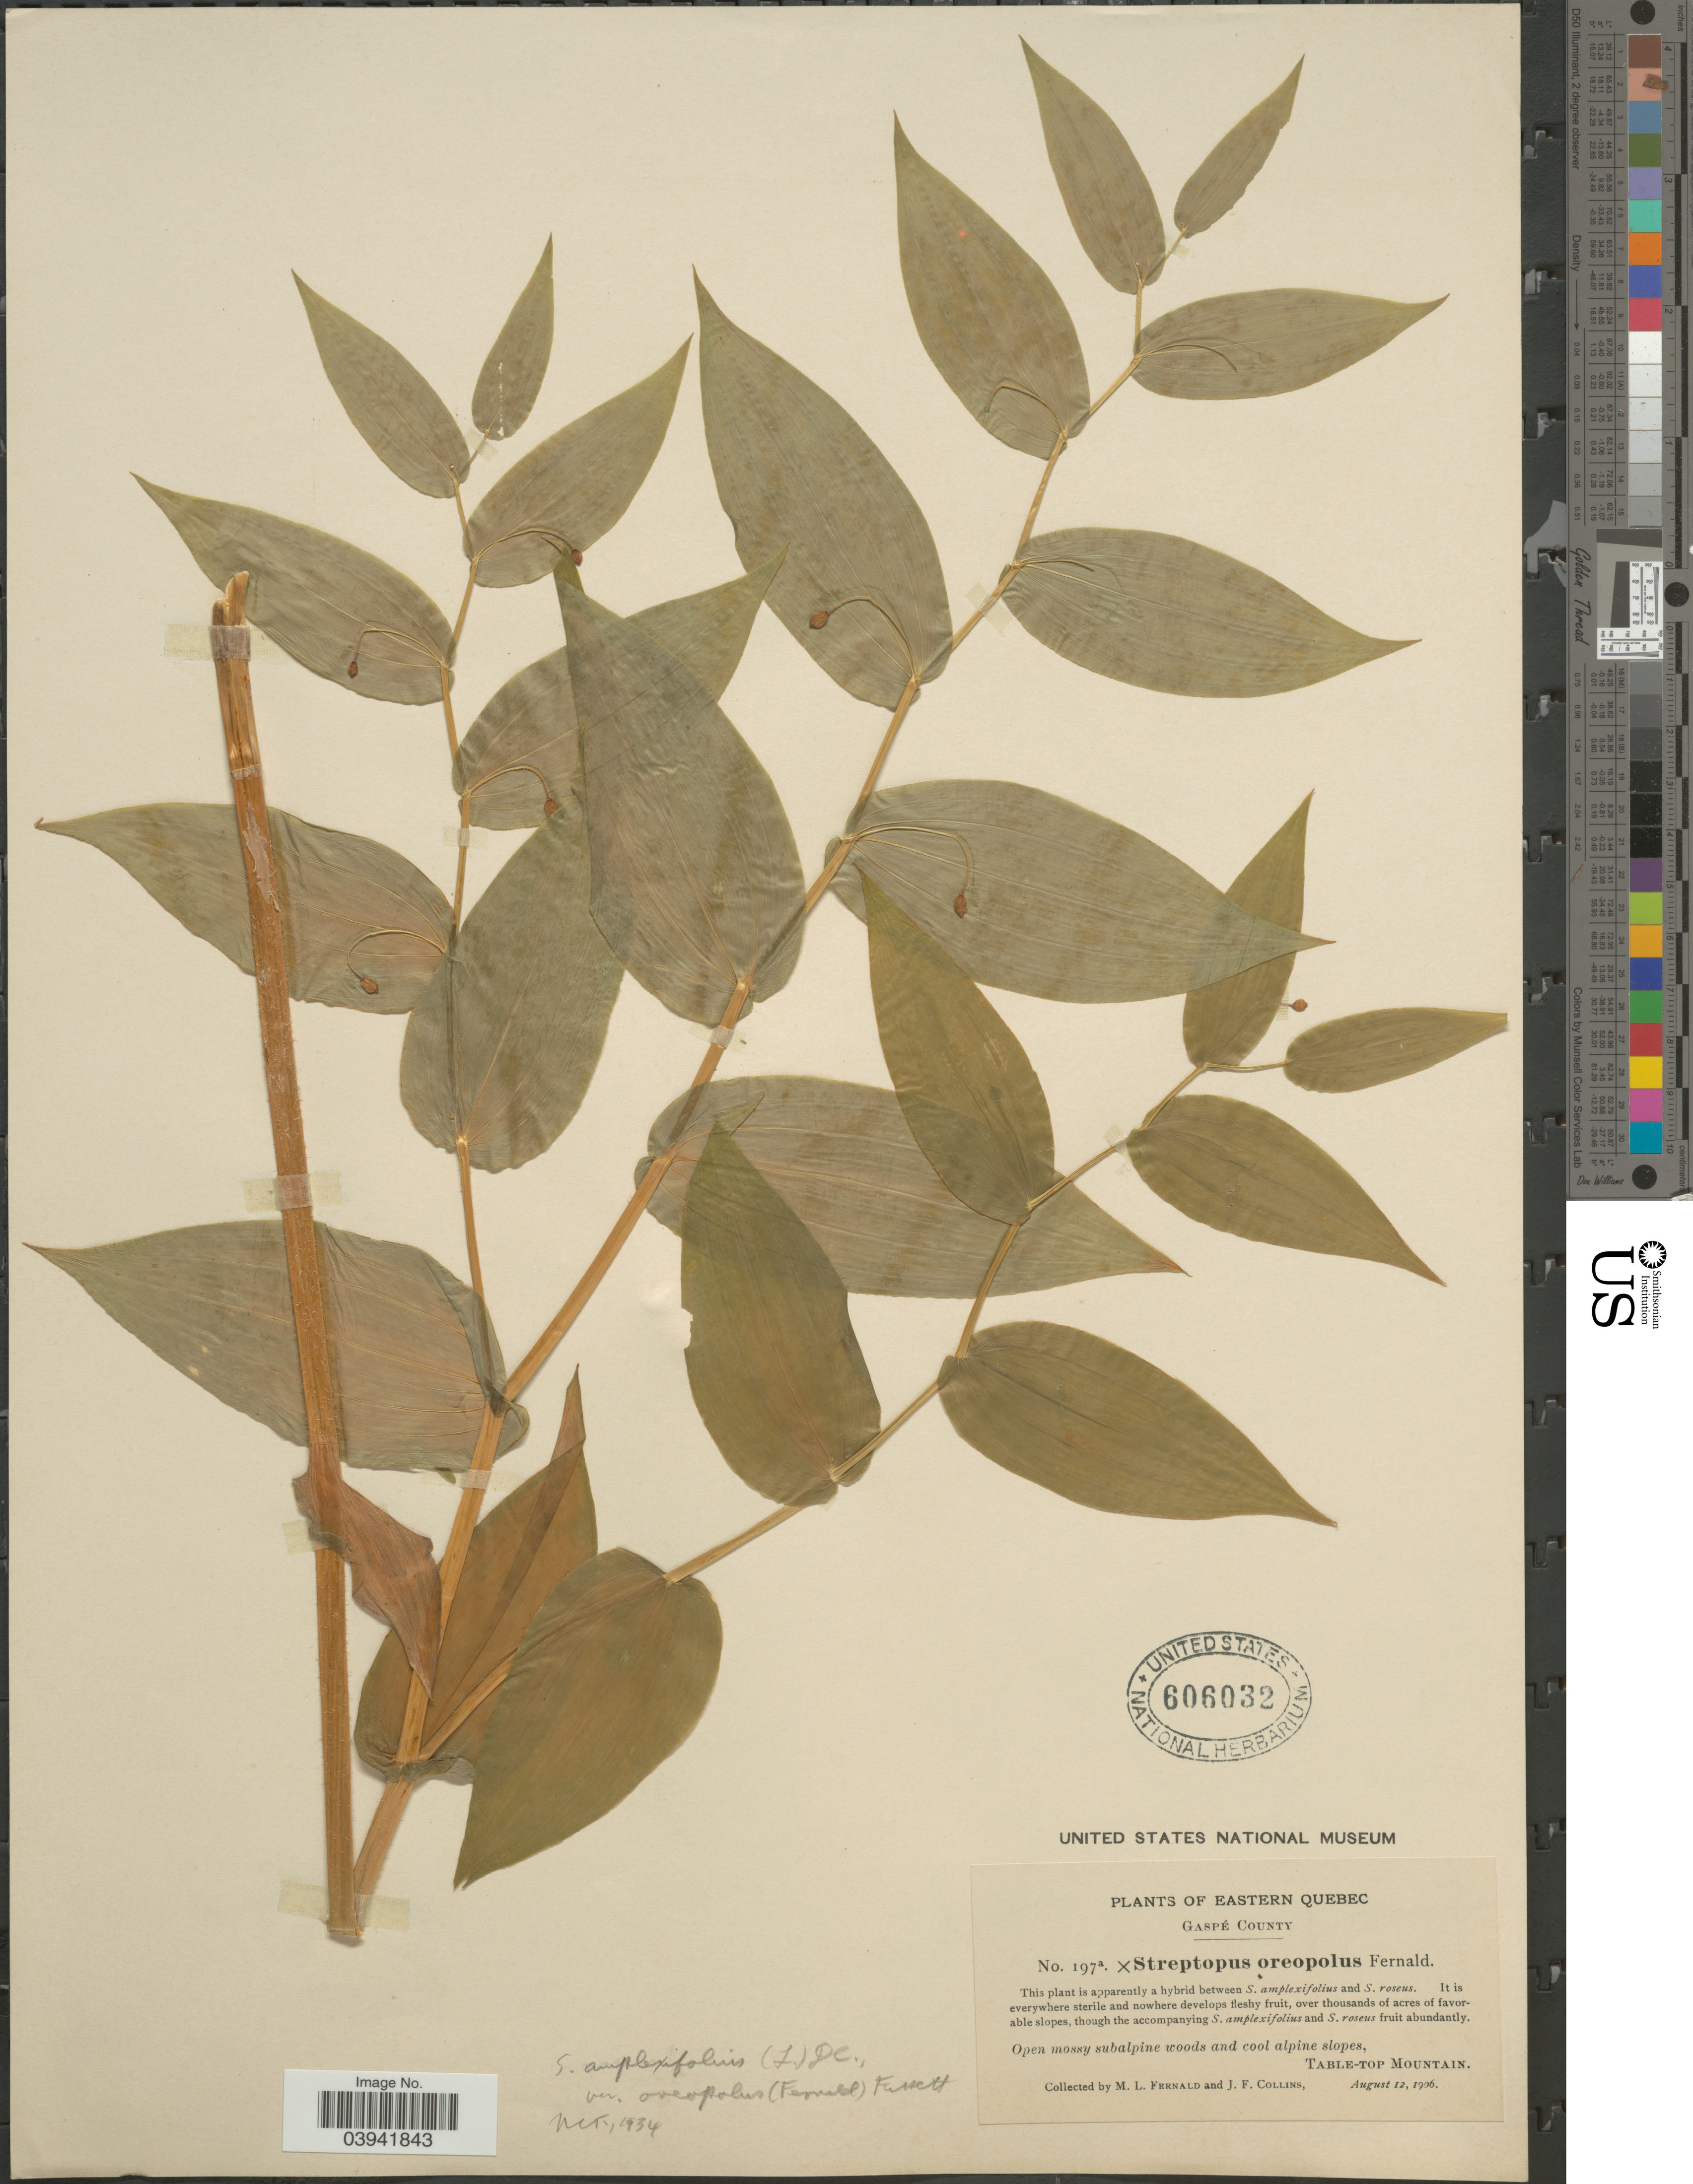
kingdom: Plantae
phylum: Tracheophyta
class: Liliopsida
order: Liliales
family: Liliaceae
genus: Streptopus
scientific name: Streptopus amplexifolius var. oreopolus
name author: Fassett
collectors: M. L. Fernald & J. Collins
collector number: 197a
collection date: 1906-08-12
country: Canada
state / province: Quebec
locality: Eastern Quebec. Gaspé County. Table-Top Mountain.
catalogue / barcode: US 606032